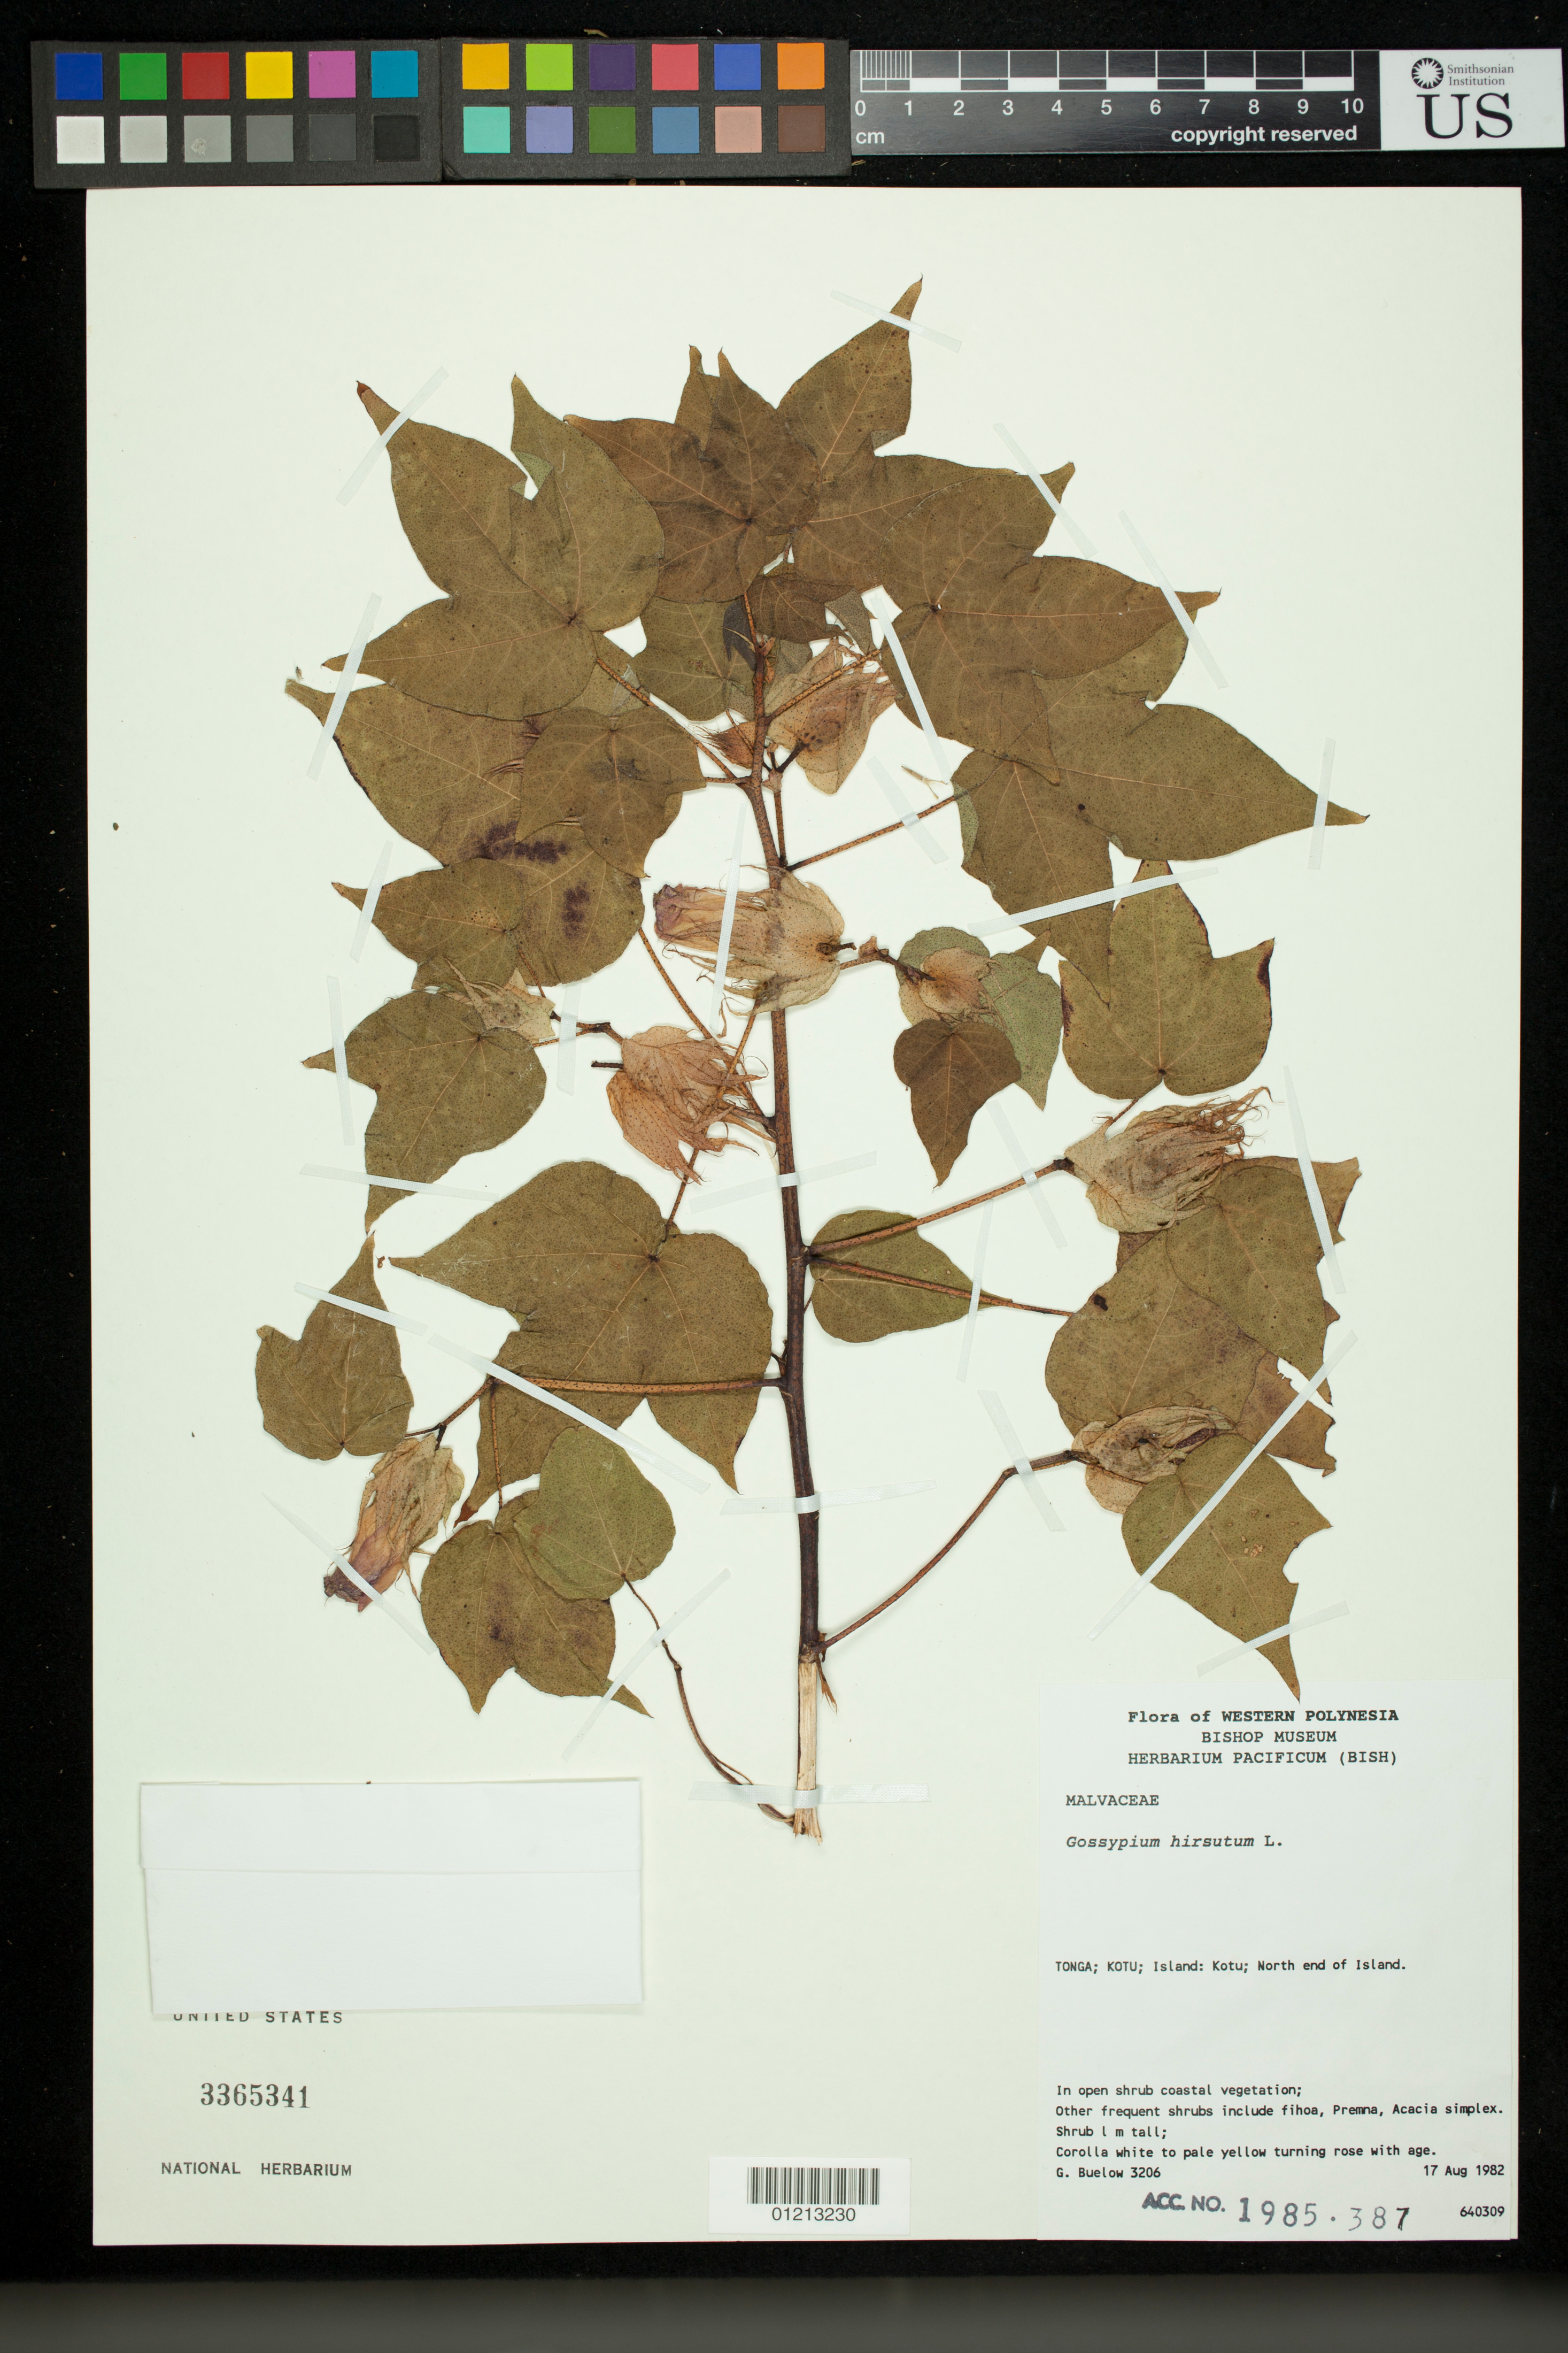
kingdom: Plantae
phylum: Tracheophyta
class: Magnoliopsida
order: Malvales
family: Malvaceae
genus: Gossypium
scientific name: Gossypium hirsutum var. taitense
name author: (Parl.) Roberty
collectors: G. Buelow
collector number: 3206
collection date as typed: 17 Aug 1982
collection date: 1982-08-17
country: Tonga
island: Kotu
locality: Tonga, Kotu, Island: North end of Island.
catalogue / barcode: US 3365341